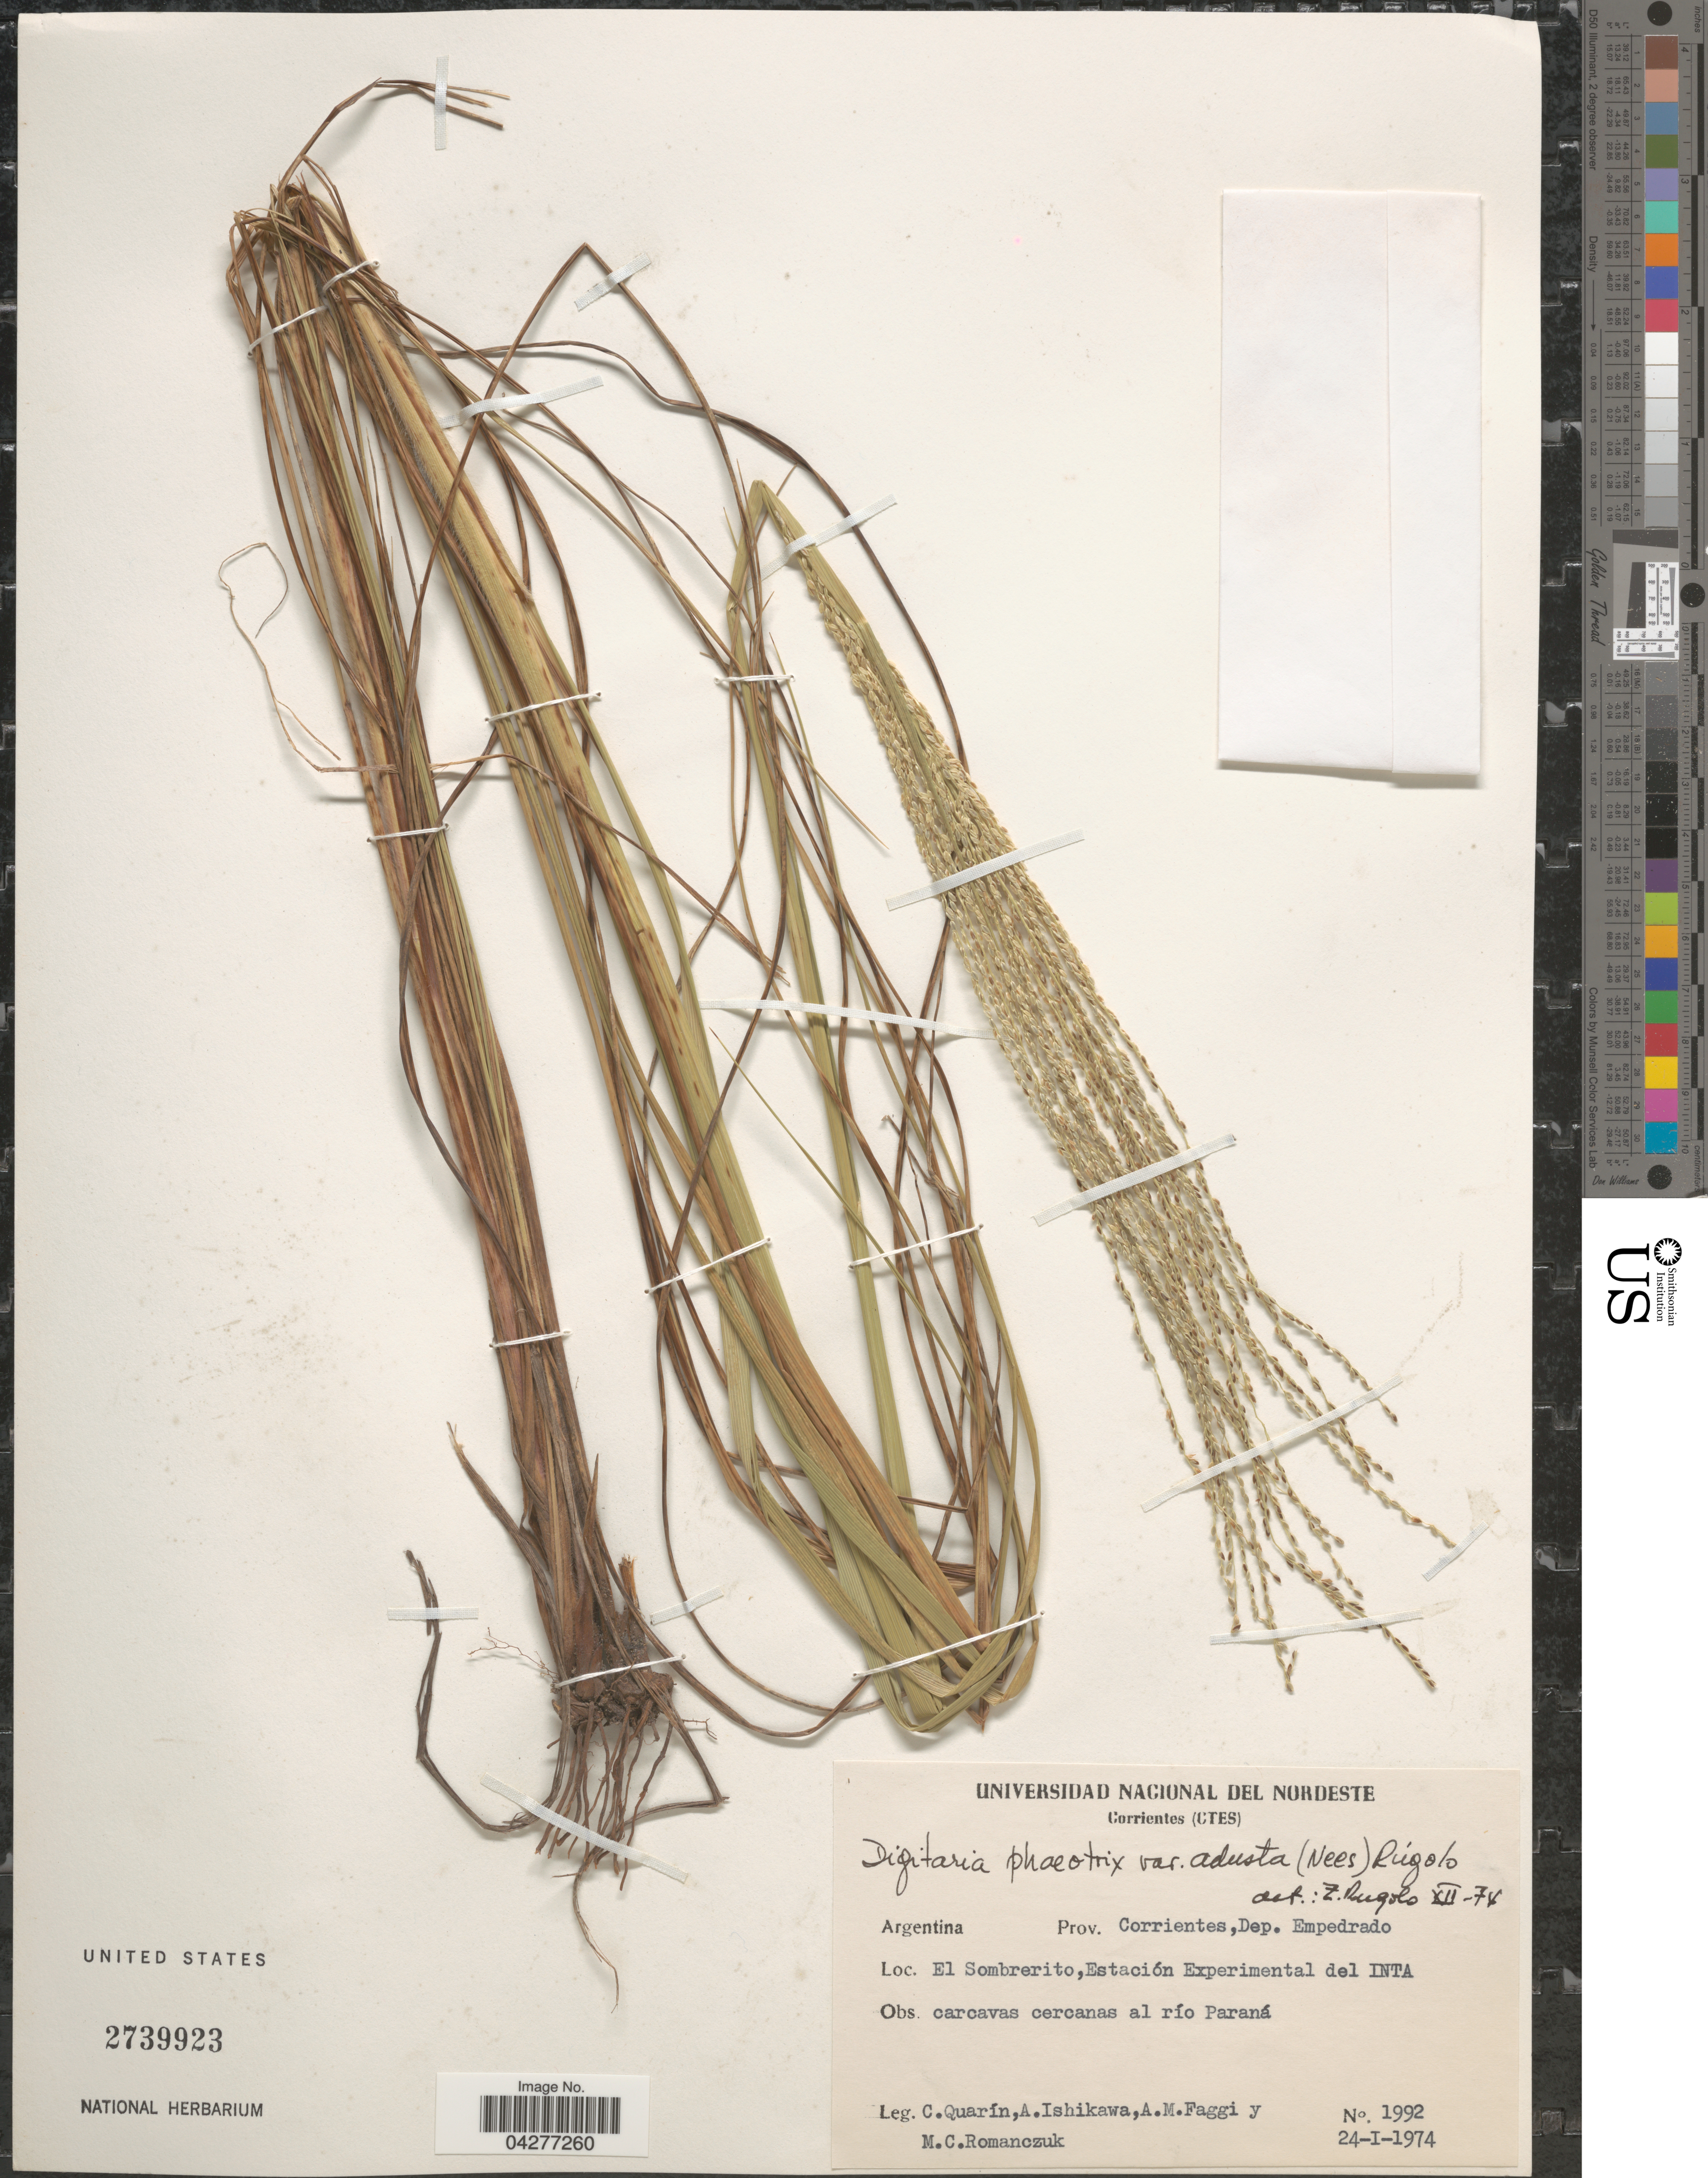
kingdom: Plantae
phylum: Tracheophyta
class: Liliopsida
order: Poales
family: Poaceae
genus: Digitaria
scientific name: Digitaria phaeothrix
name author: (Trin.) Parodi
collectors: C. Quarin, A. Ishikawa, A. Faggi & M. C. Romanczuk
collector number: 1992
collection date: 1974-01-24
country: Argentina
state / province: Corrientes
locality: Dep. Empedrado. El Sombrerito, Estación Experimental del INTA carcavas cercanas al río Paraná.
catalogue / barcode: US 2739923